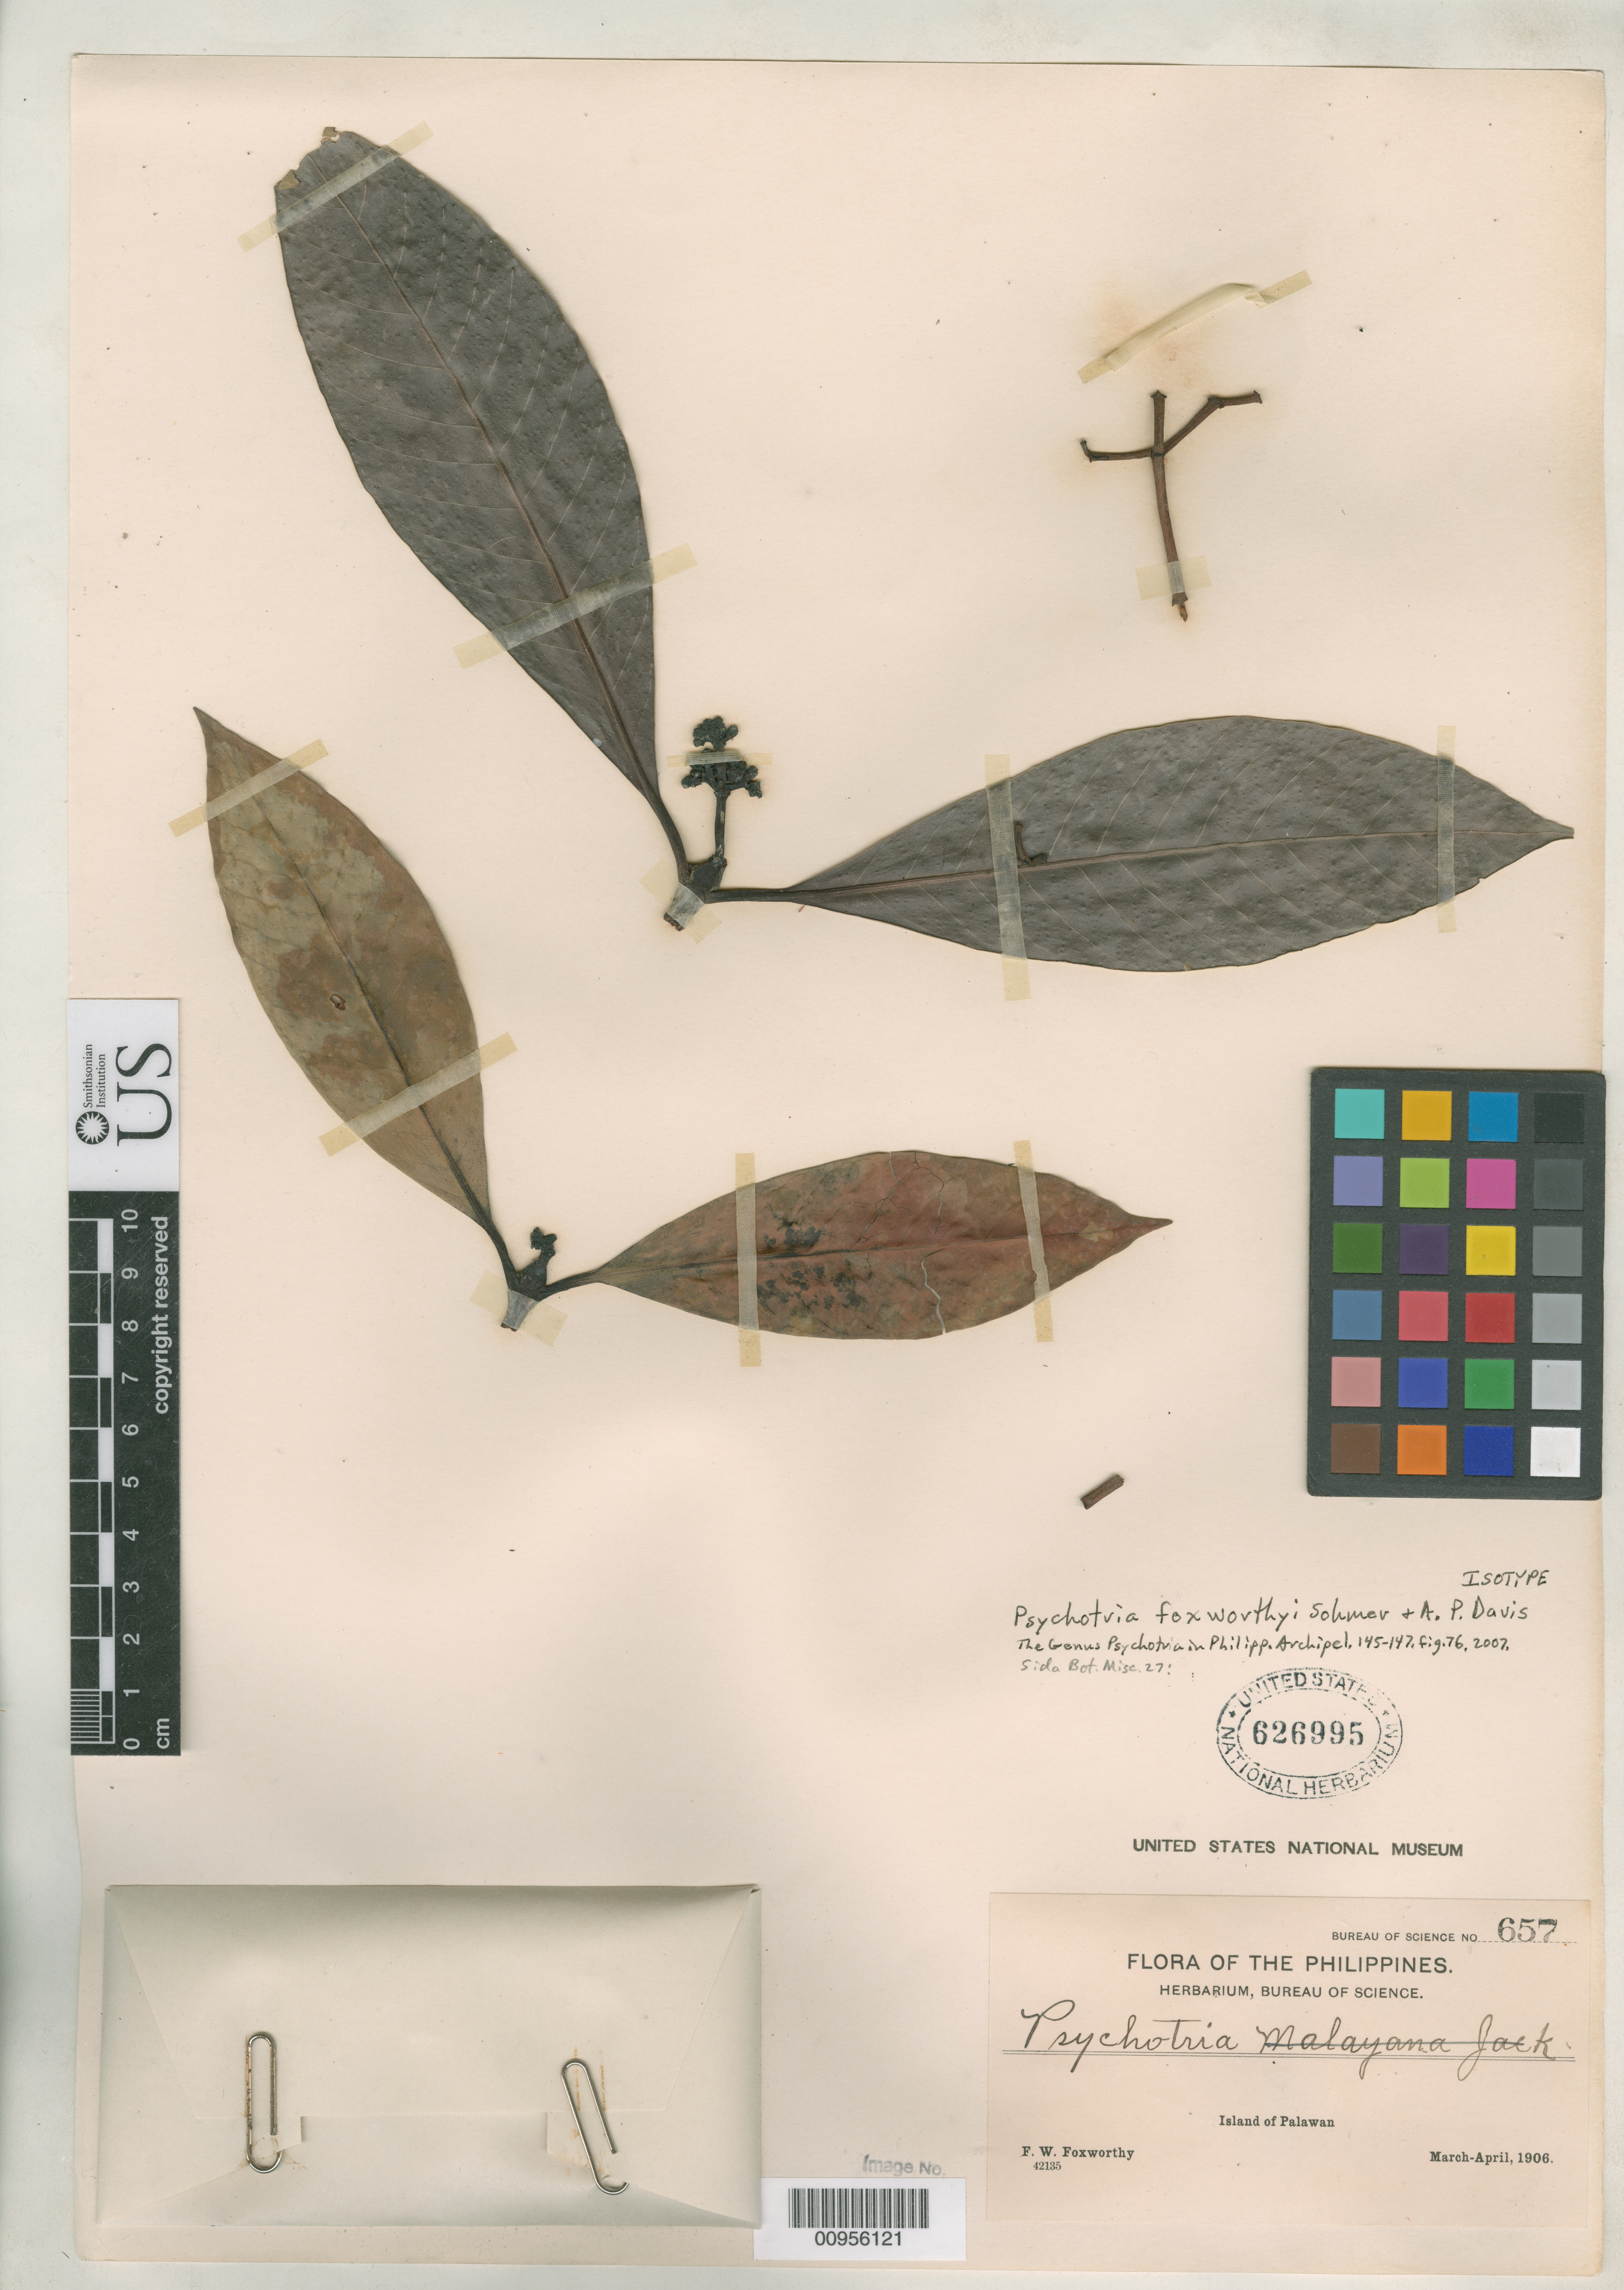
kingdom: Plantae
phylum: Tracheophyta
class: Magnoliopsida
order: Gentianales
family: Rubiaceae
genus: Psychotria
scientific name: Psychotria foxworthyi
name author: Sohmer & A.P. Davis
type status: Isotype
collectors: F. W. Foxworthy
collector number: Bur. Sci. 657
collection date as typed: Mar 1906 to Apr 1906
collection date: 1906-03/1906-04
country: Philippines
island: Palawan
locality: Island of Palawan.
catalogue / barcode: US 626995